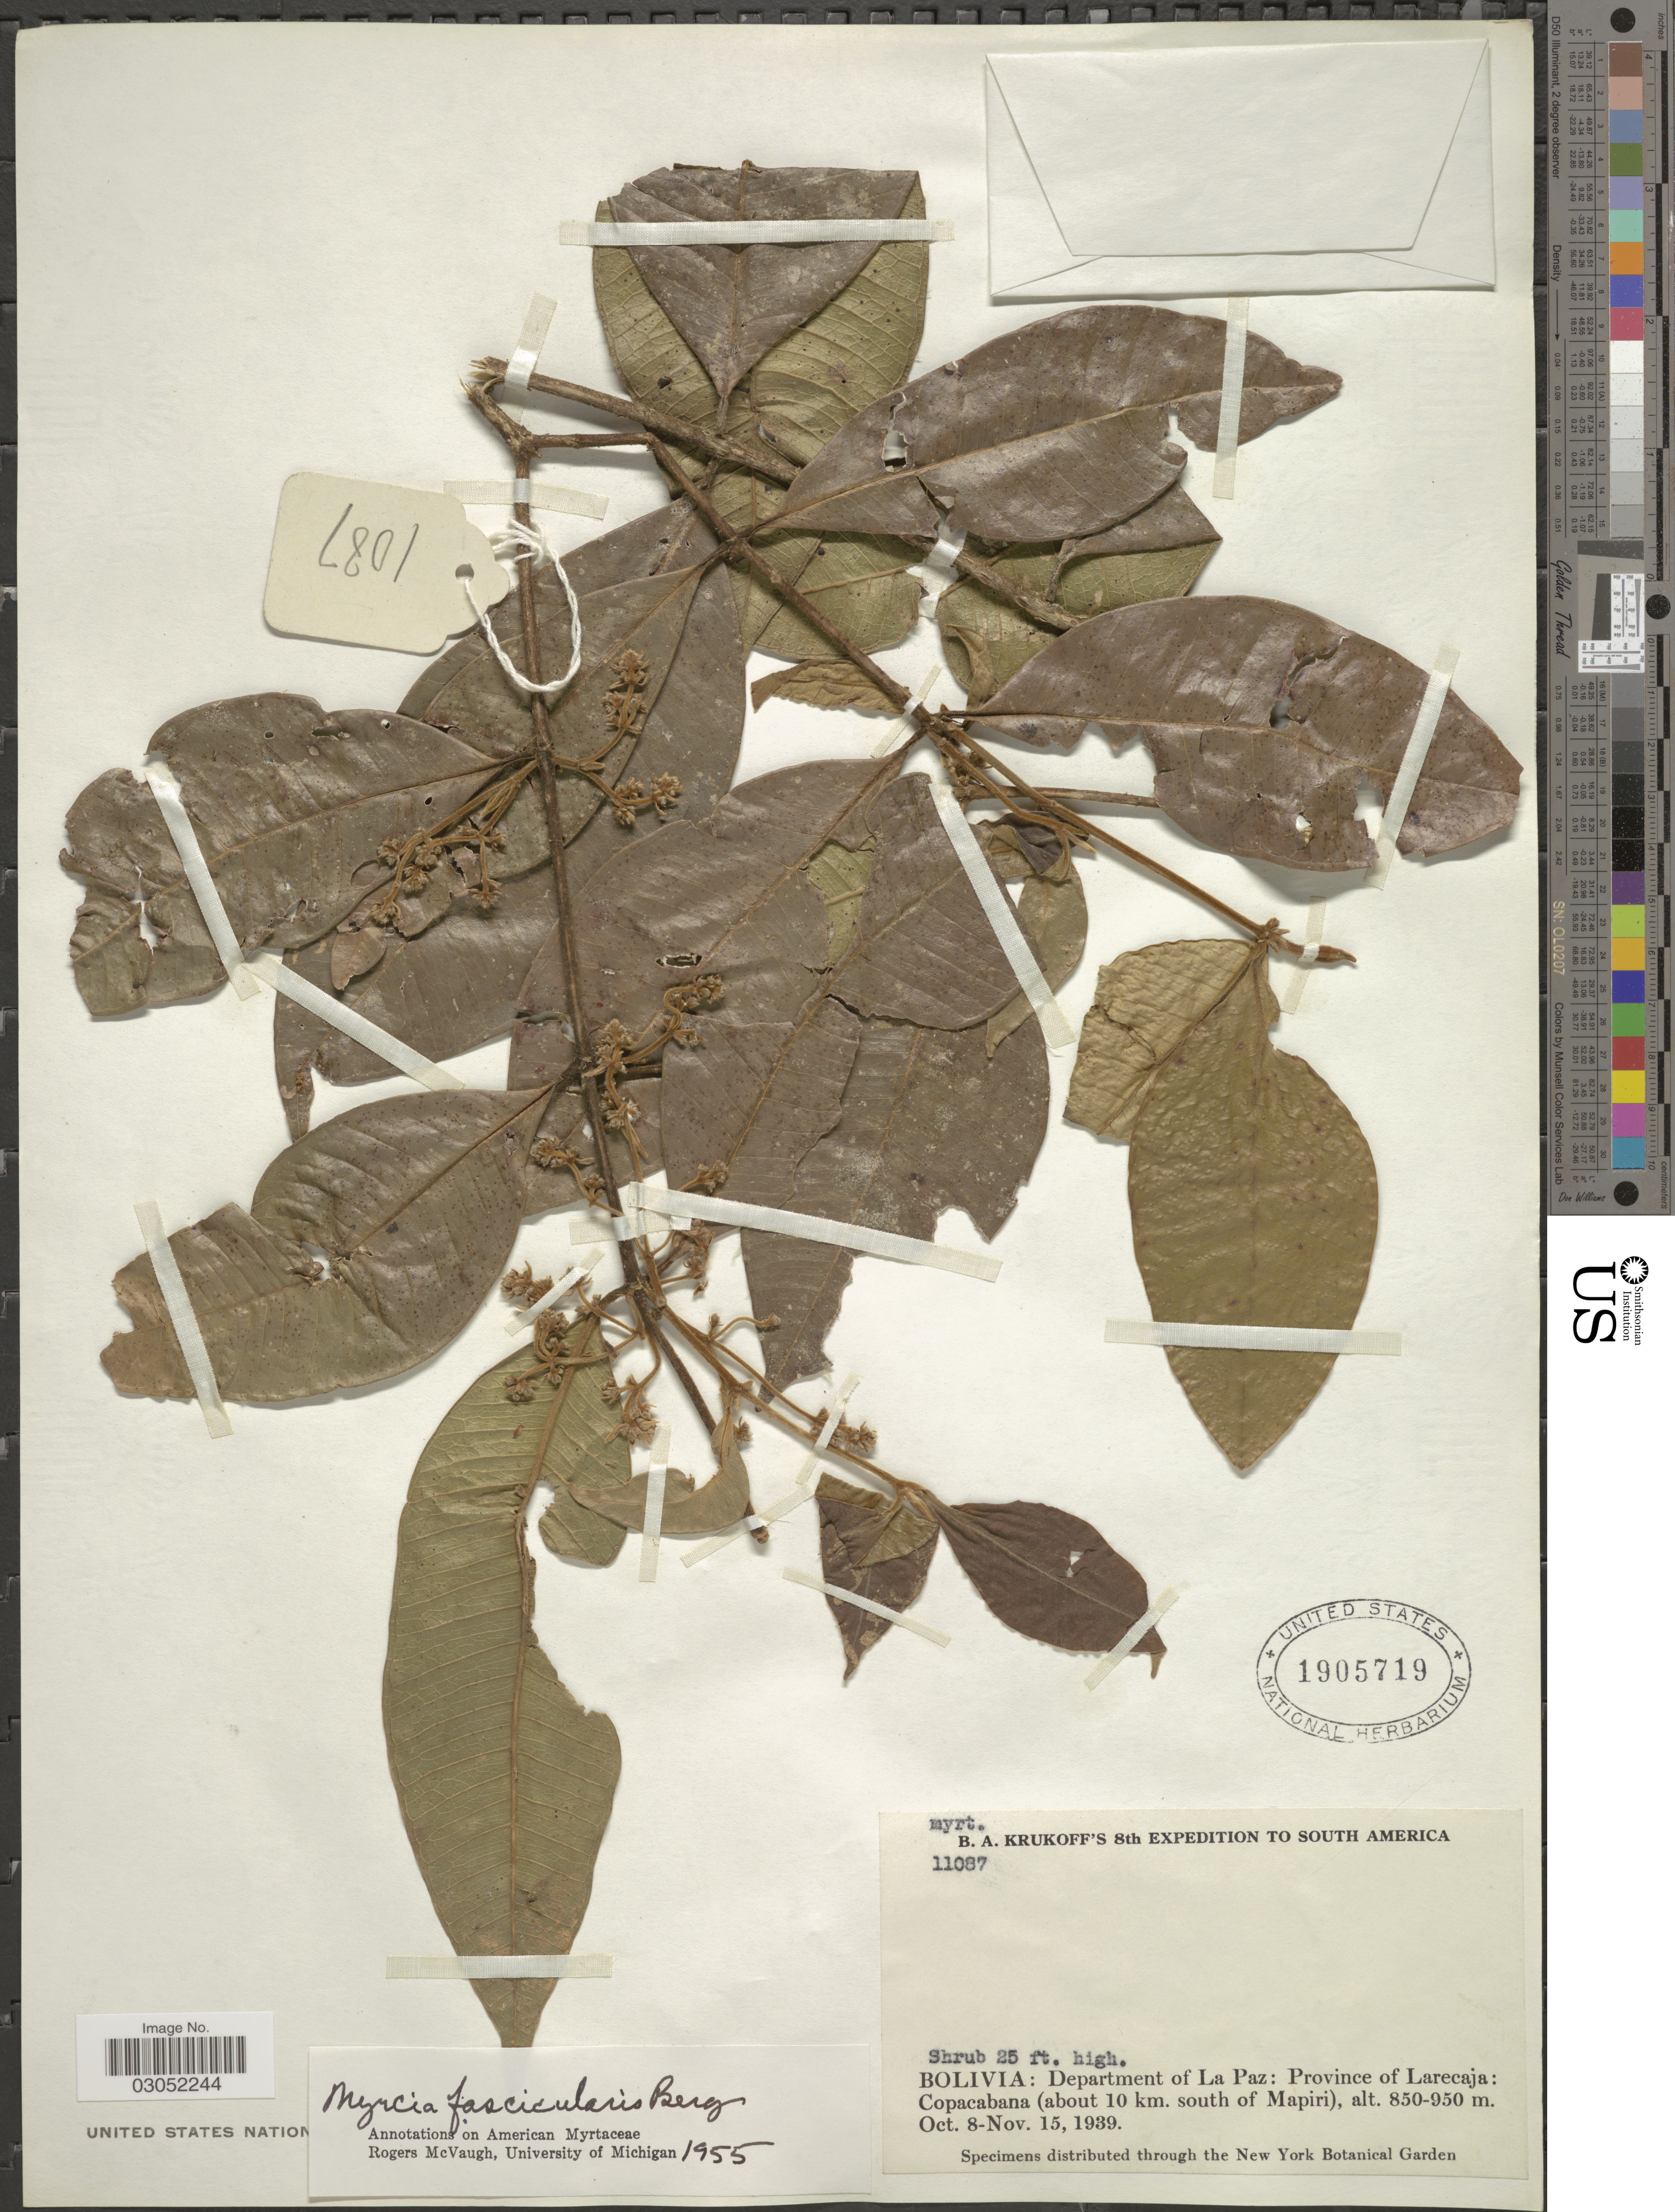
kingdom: Plantae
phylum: Tracheophyta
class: Magnoliopsida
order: Myrtales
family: Myrtaceae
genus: Myrcia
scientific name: Myrcia fascicularis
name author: O. Berg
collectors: B. A. Krukoff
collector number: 11087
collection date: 1939-10-08/1939-11-15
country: Bolivia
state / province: La Paz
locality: Department of La Paz: Province of Larecaja: Copacabana (about 10 km. south of Mapiri).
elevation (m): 850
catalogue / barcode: US 1905719